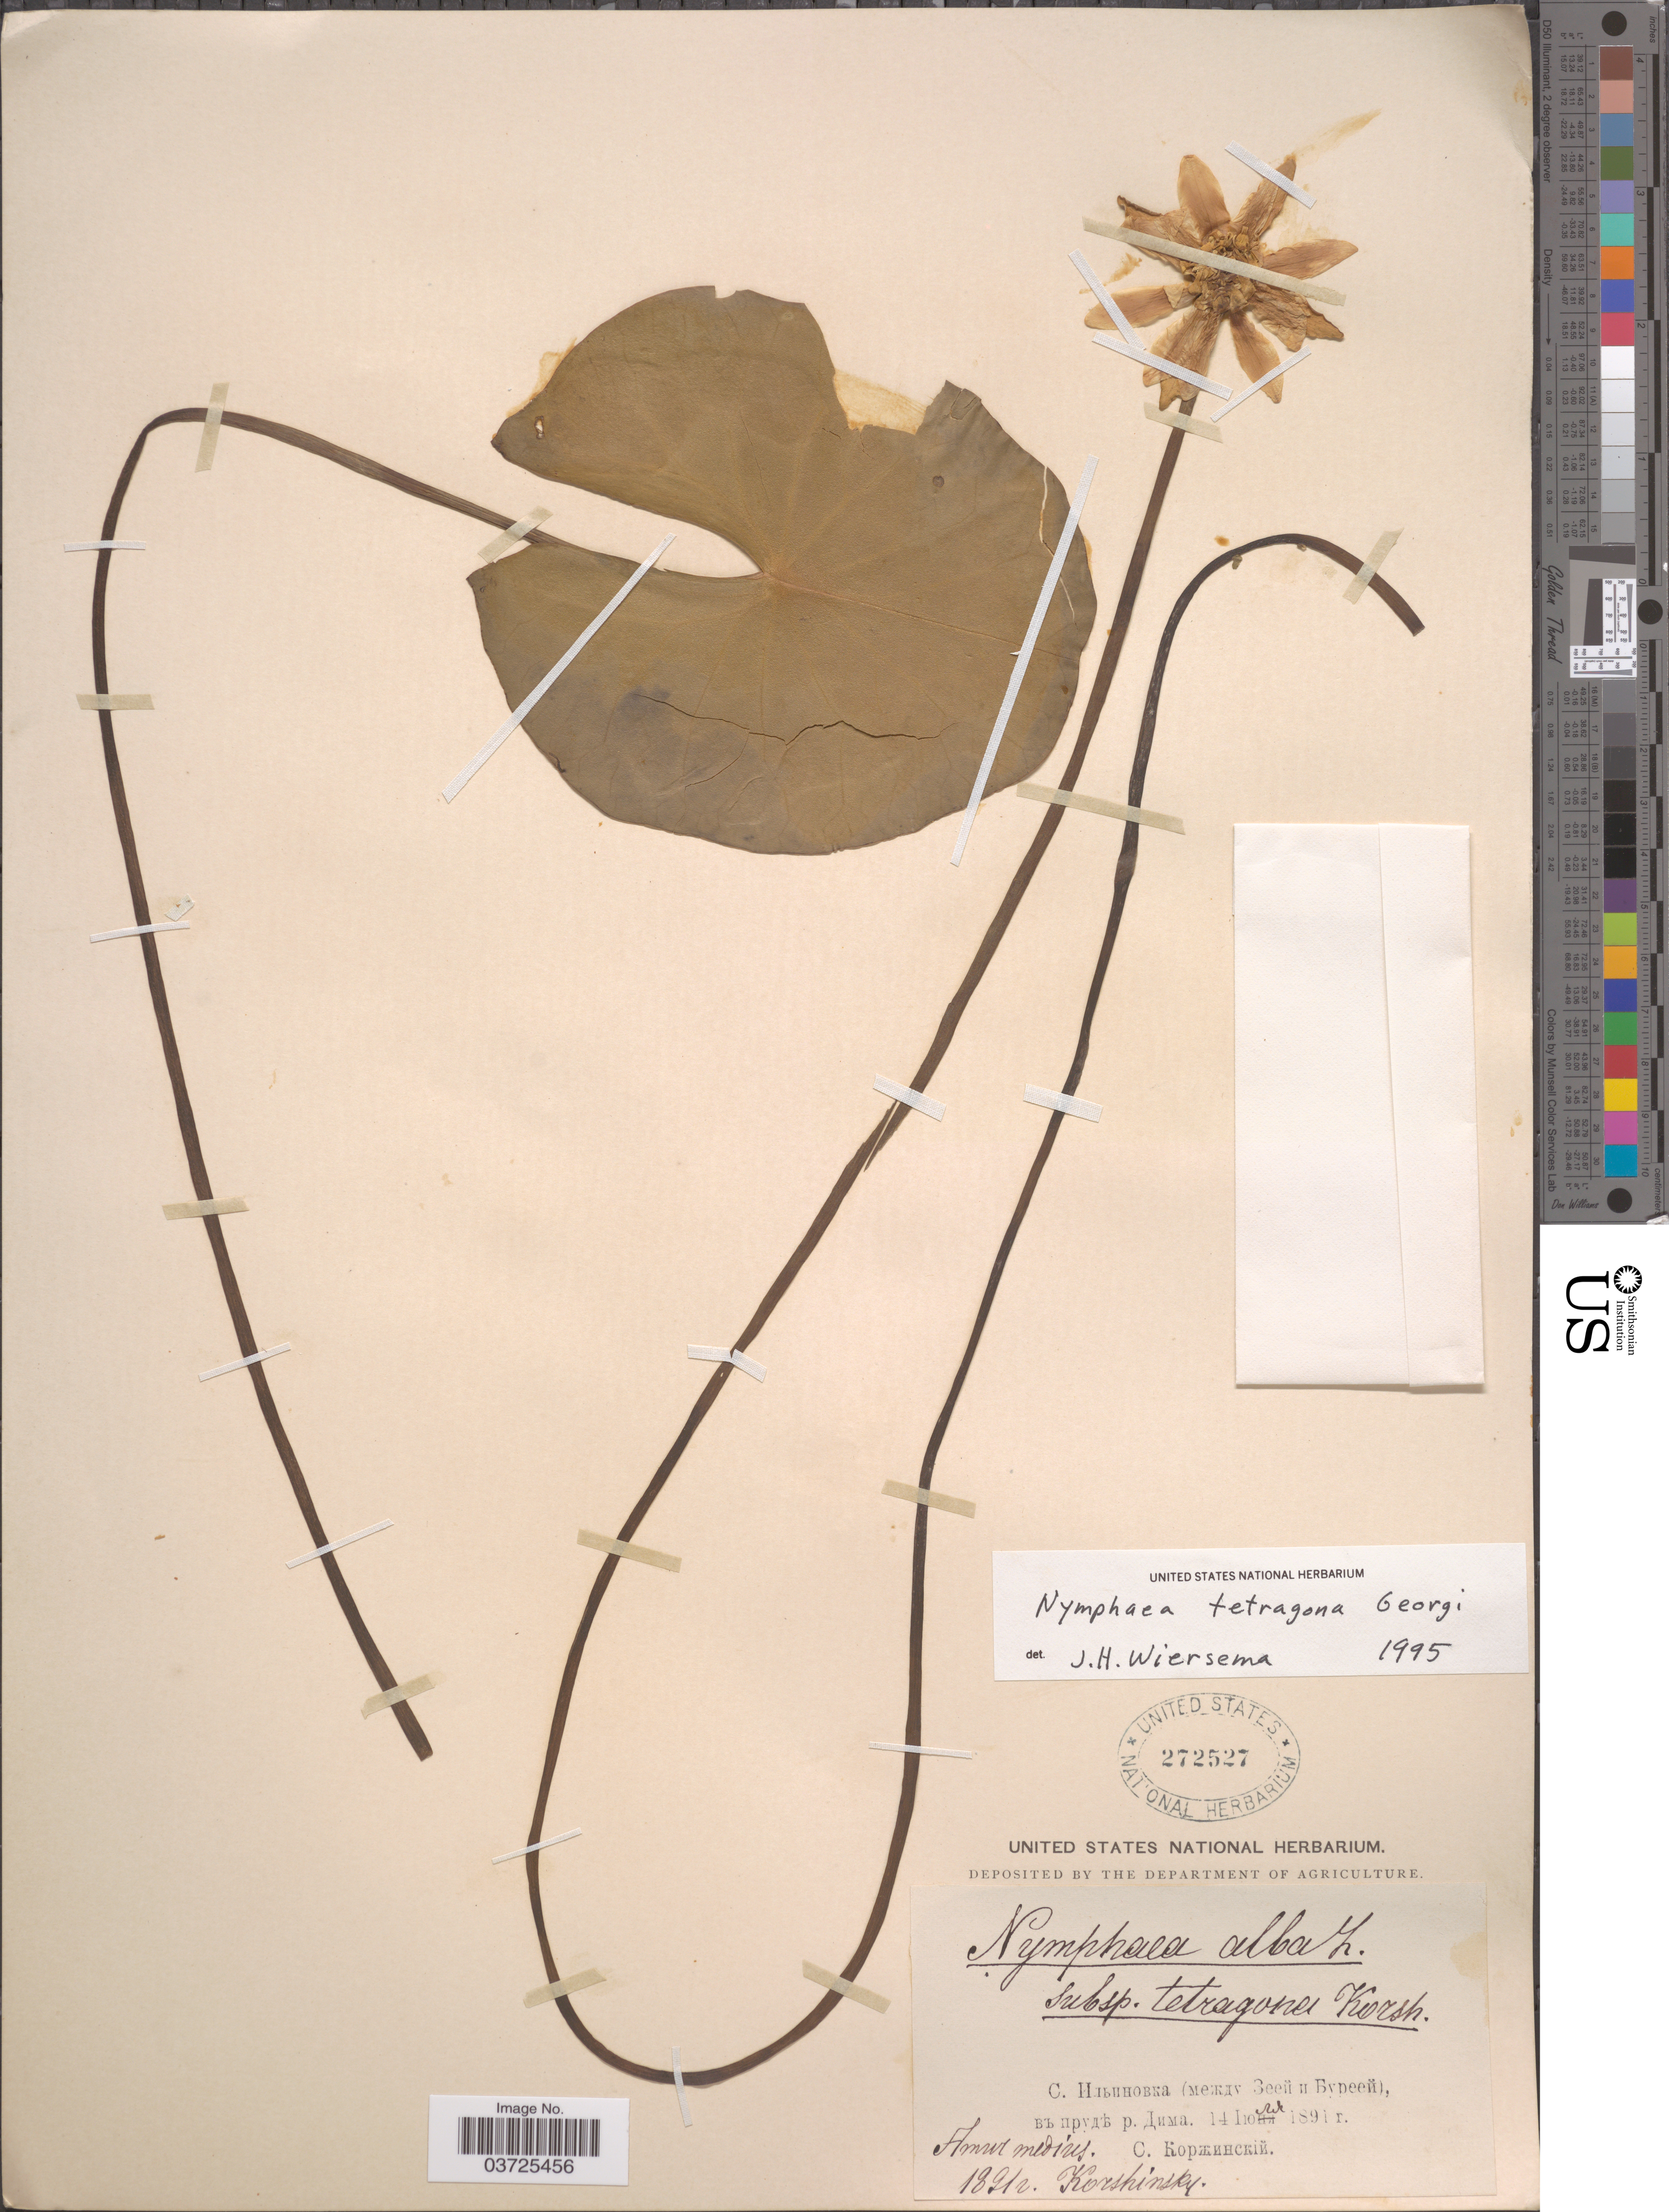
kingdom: Plantae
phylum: Tracheophyta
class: Magnoliopsida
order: Nymphaeales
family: Nymphaeaceae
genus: Nymphaea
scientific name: Nymphaea alba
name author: L.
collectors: Korshinsky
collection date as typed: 14 X 1891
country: Russian Federation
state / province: Amur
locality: Amur medius.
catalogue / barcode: US 272527